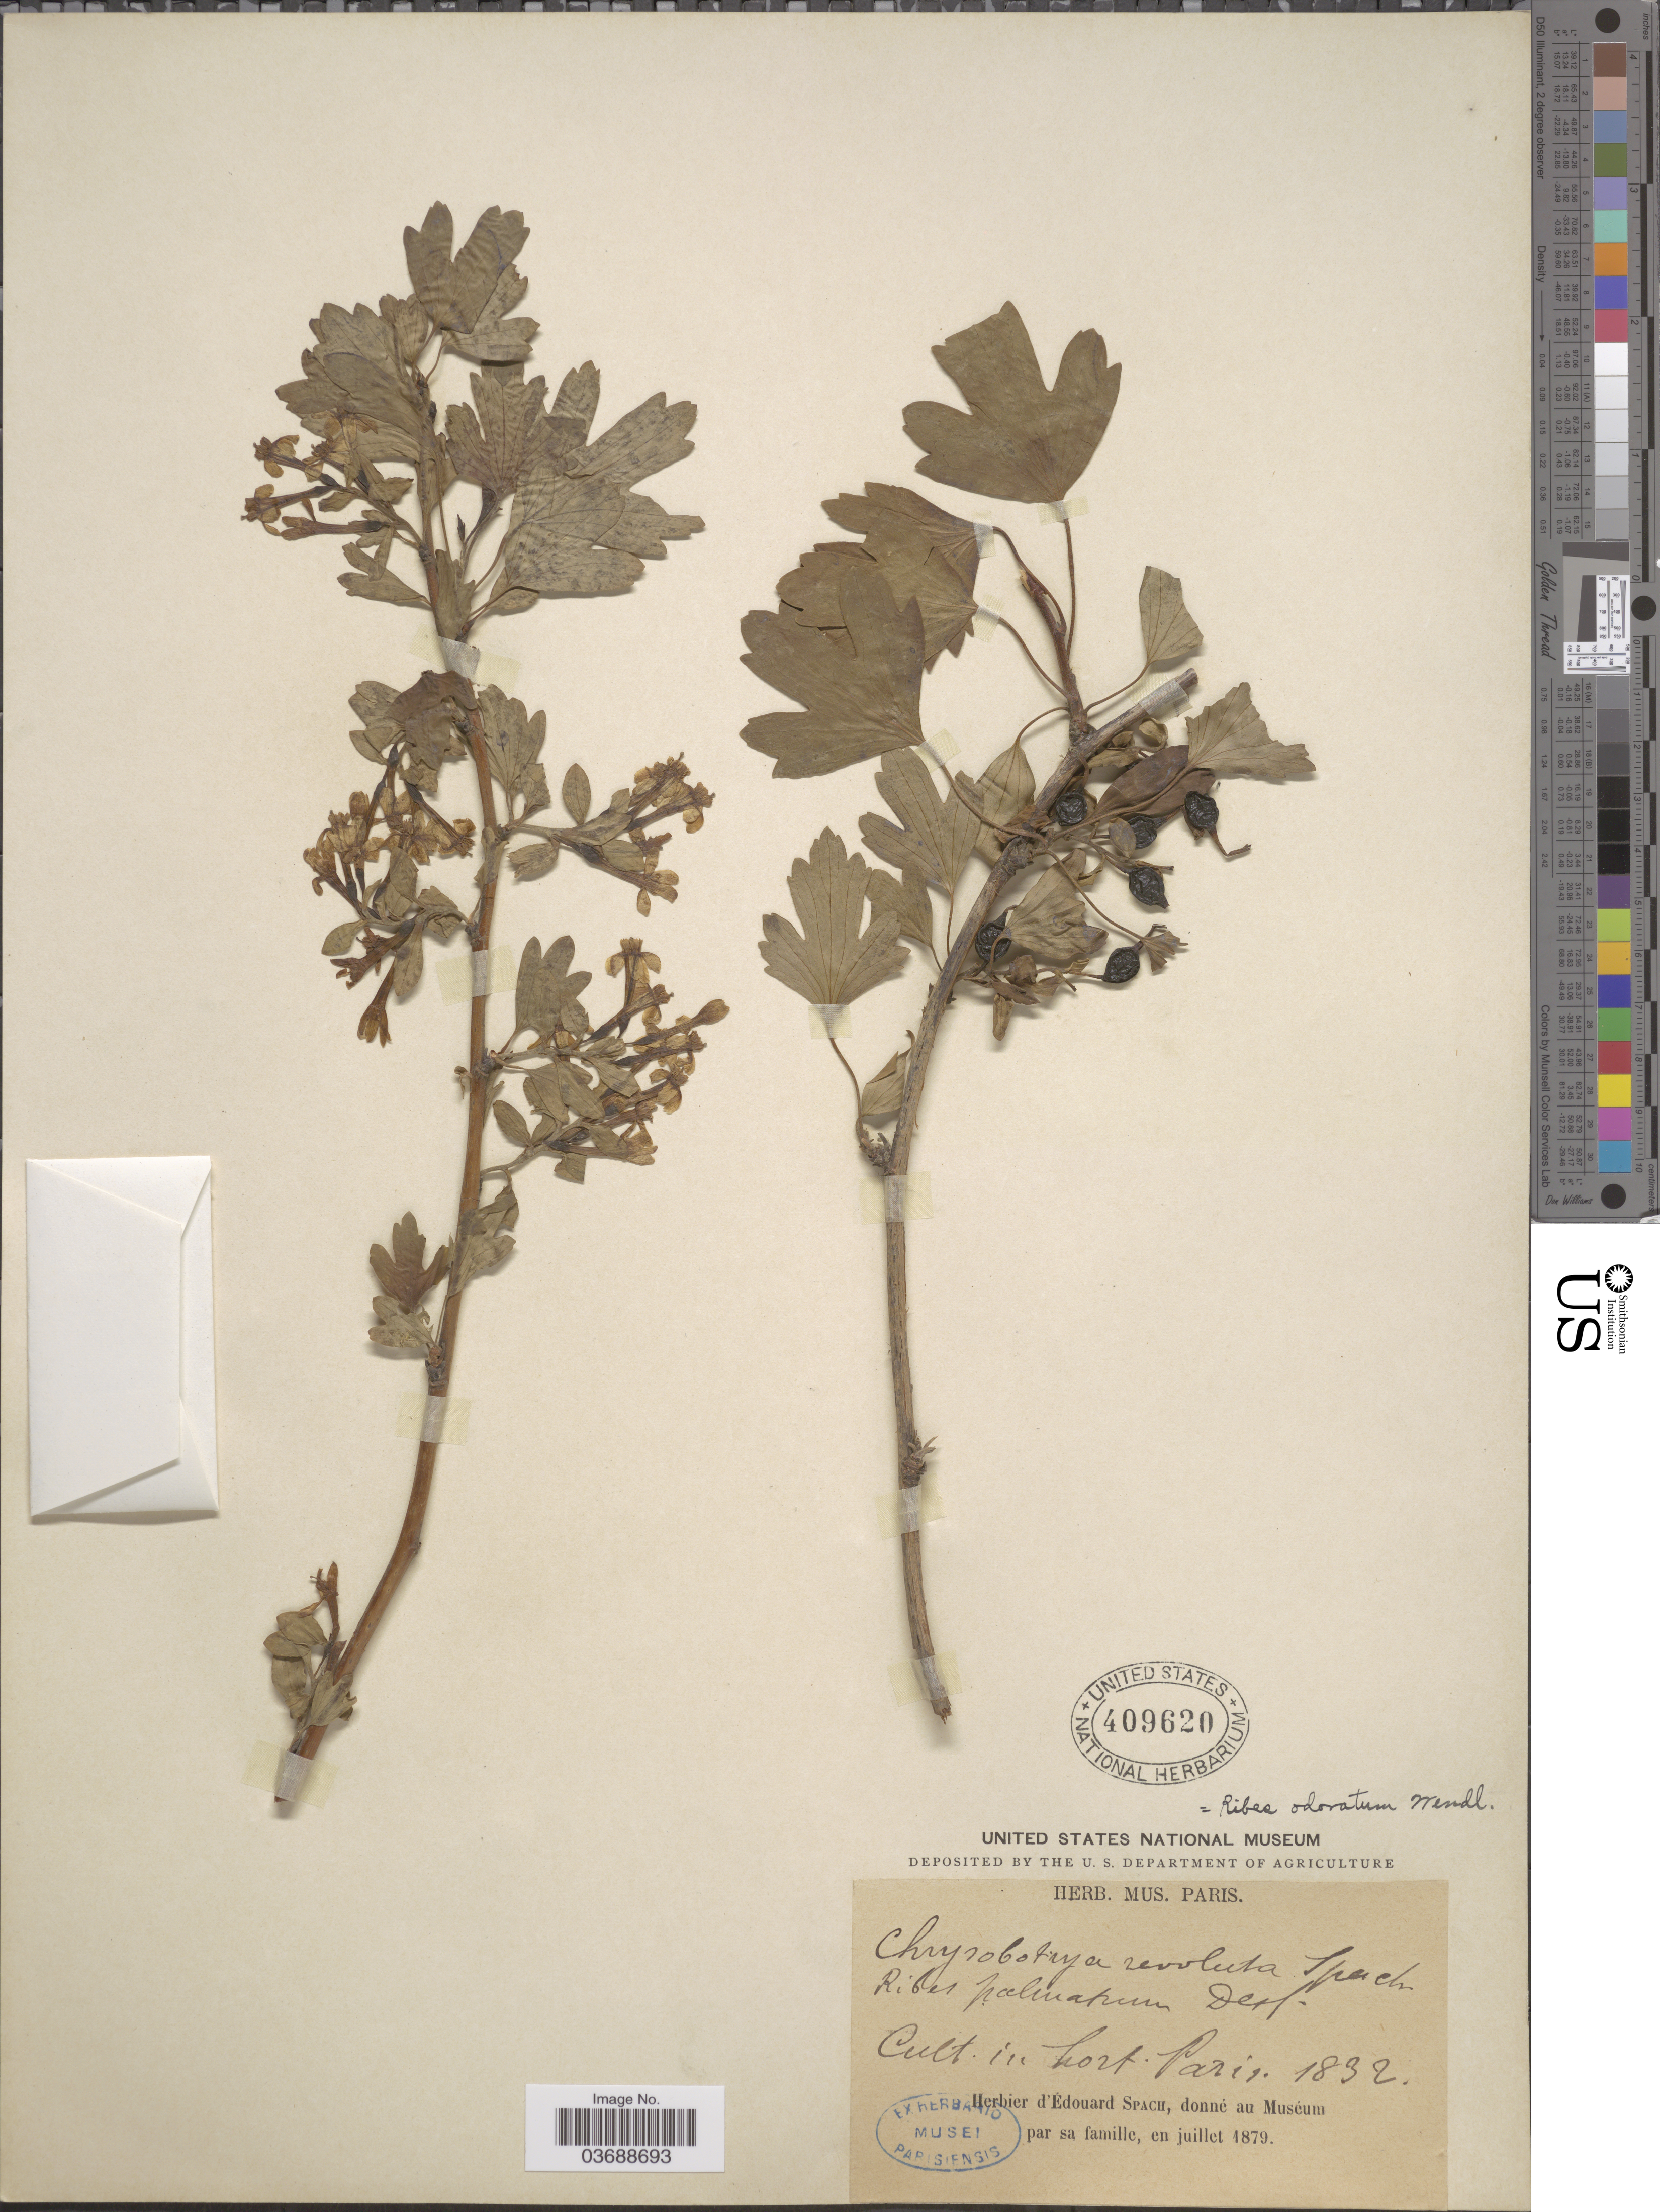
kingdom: Plantae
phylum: Tracheophyta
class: Magnoliopsida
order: Saxifragales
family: Grossulariaceae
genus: Ribes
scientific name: Ribes odoratum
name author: H.L. Wendl.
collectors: ex herb. Mus. Paris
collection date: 1879-07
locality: In hort. Paris.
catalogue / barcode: US 409620